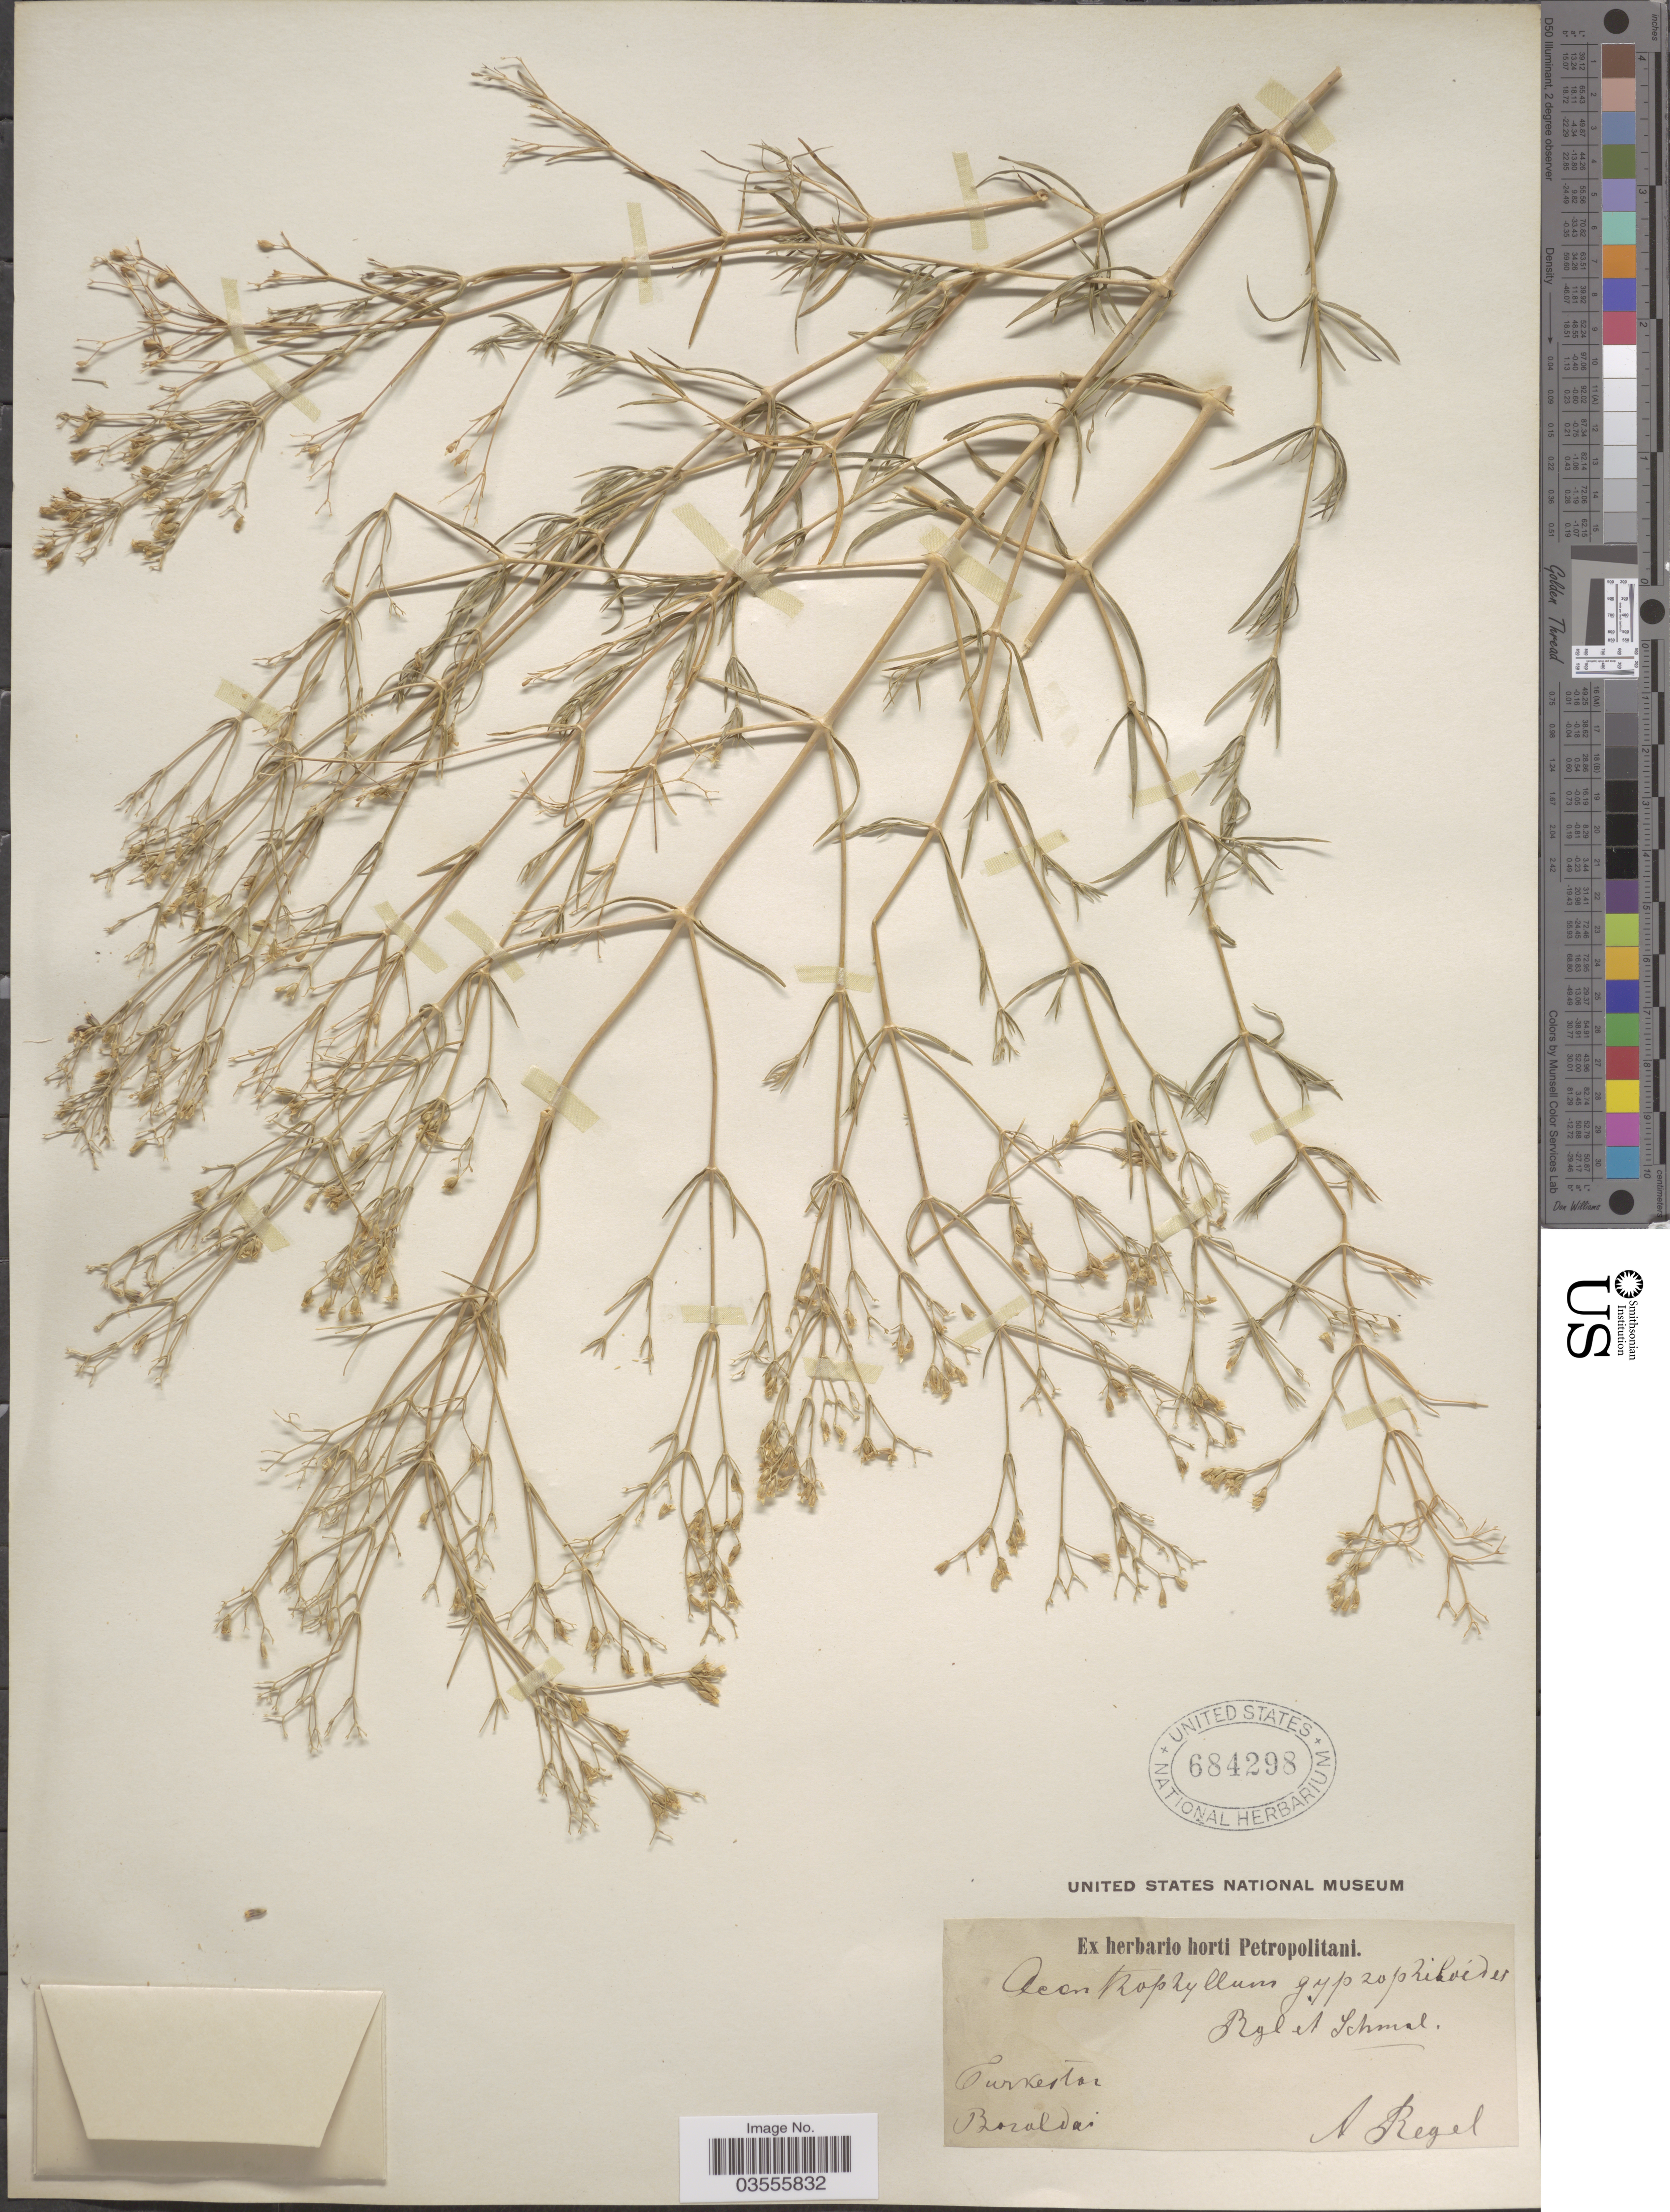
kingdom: Plantae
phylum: Tracheophyta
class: Magnoliopsida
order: Caryophyllales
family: Caryophyllaceae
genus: Acanthophyllum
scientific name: Acanthophyllum gypsophiloides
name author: Regel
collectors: A. Regel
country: Kazakhstan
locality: Turkestan. Boraldai.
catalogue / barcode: US 684298